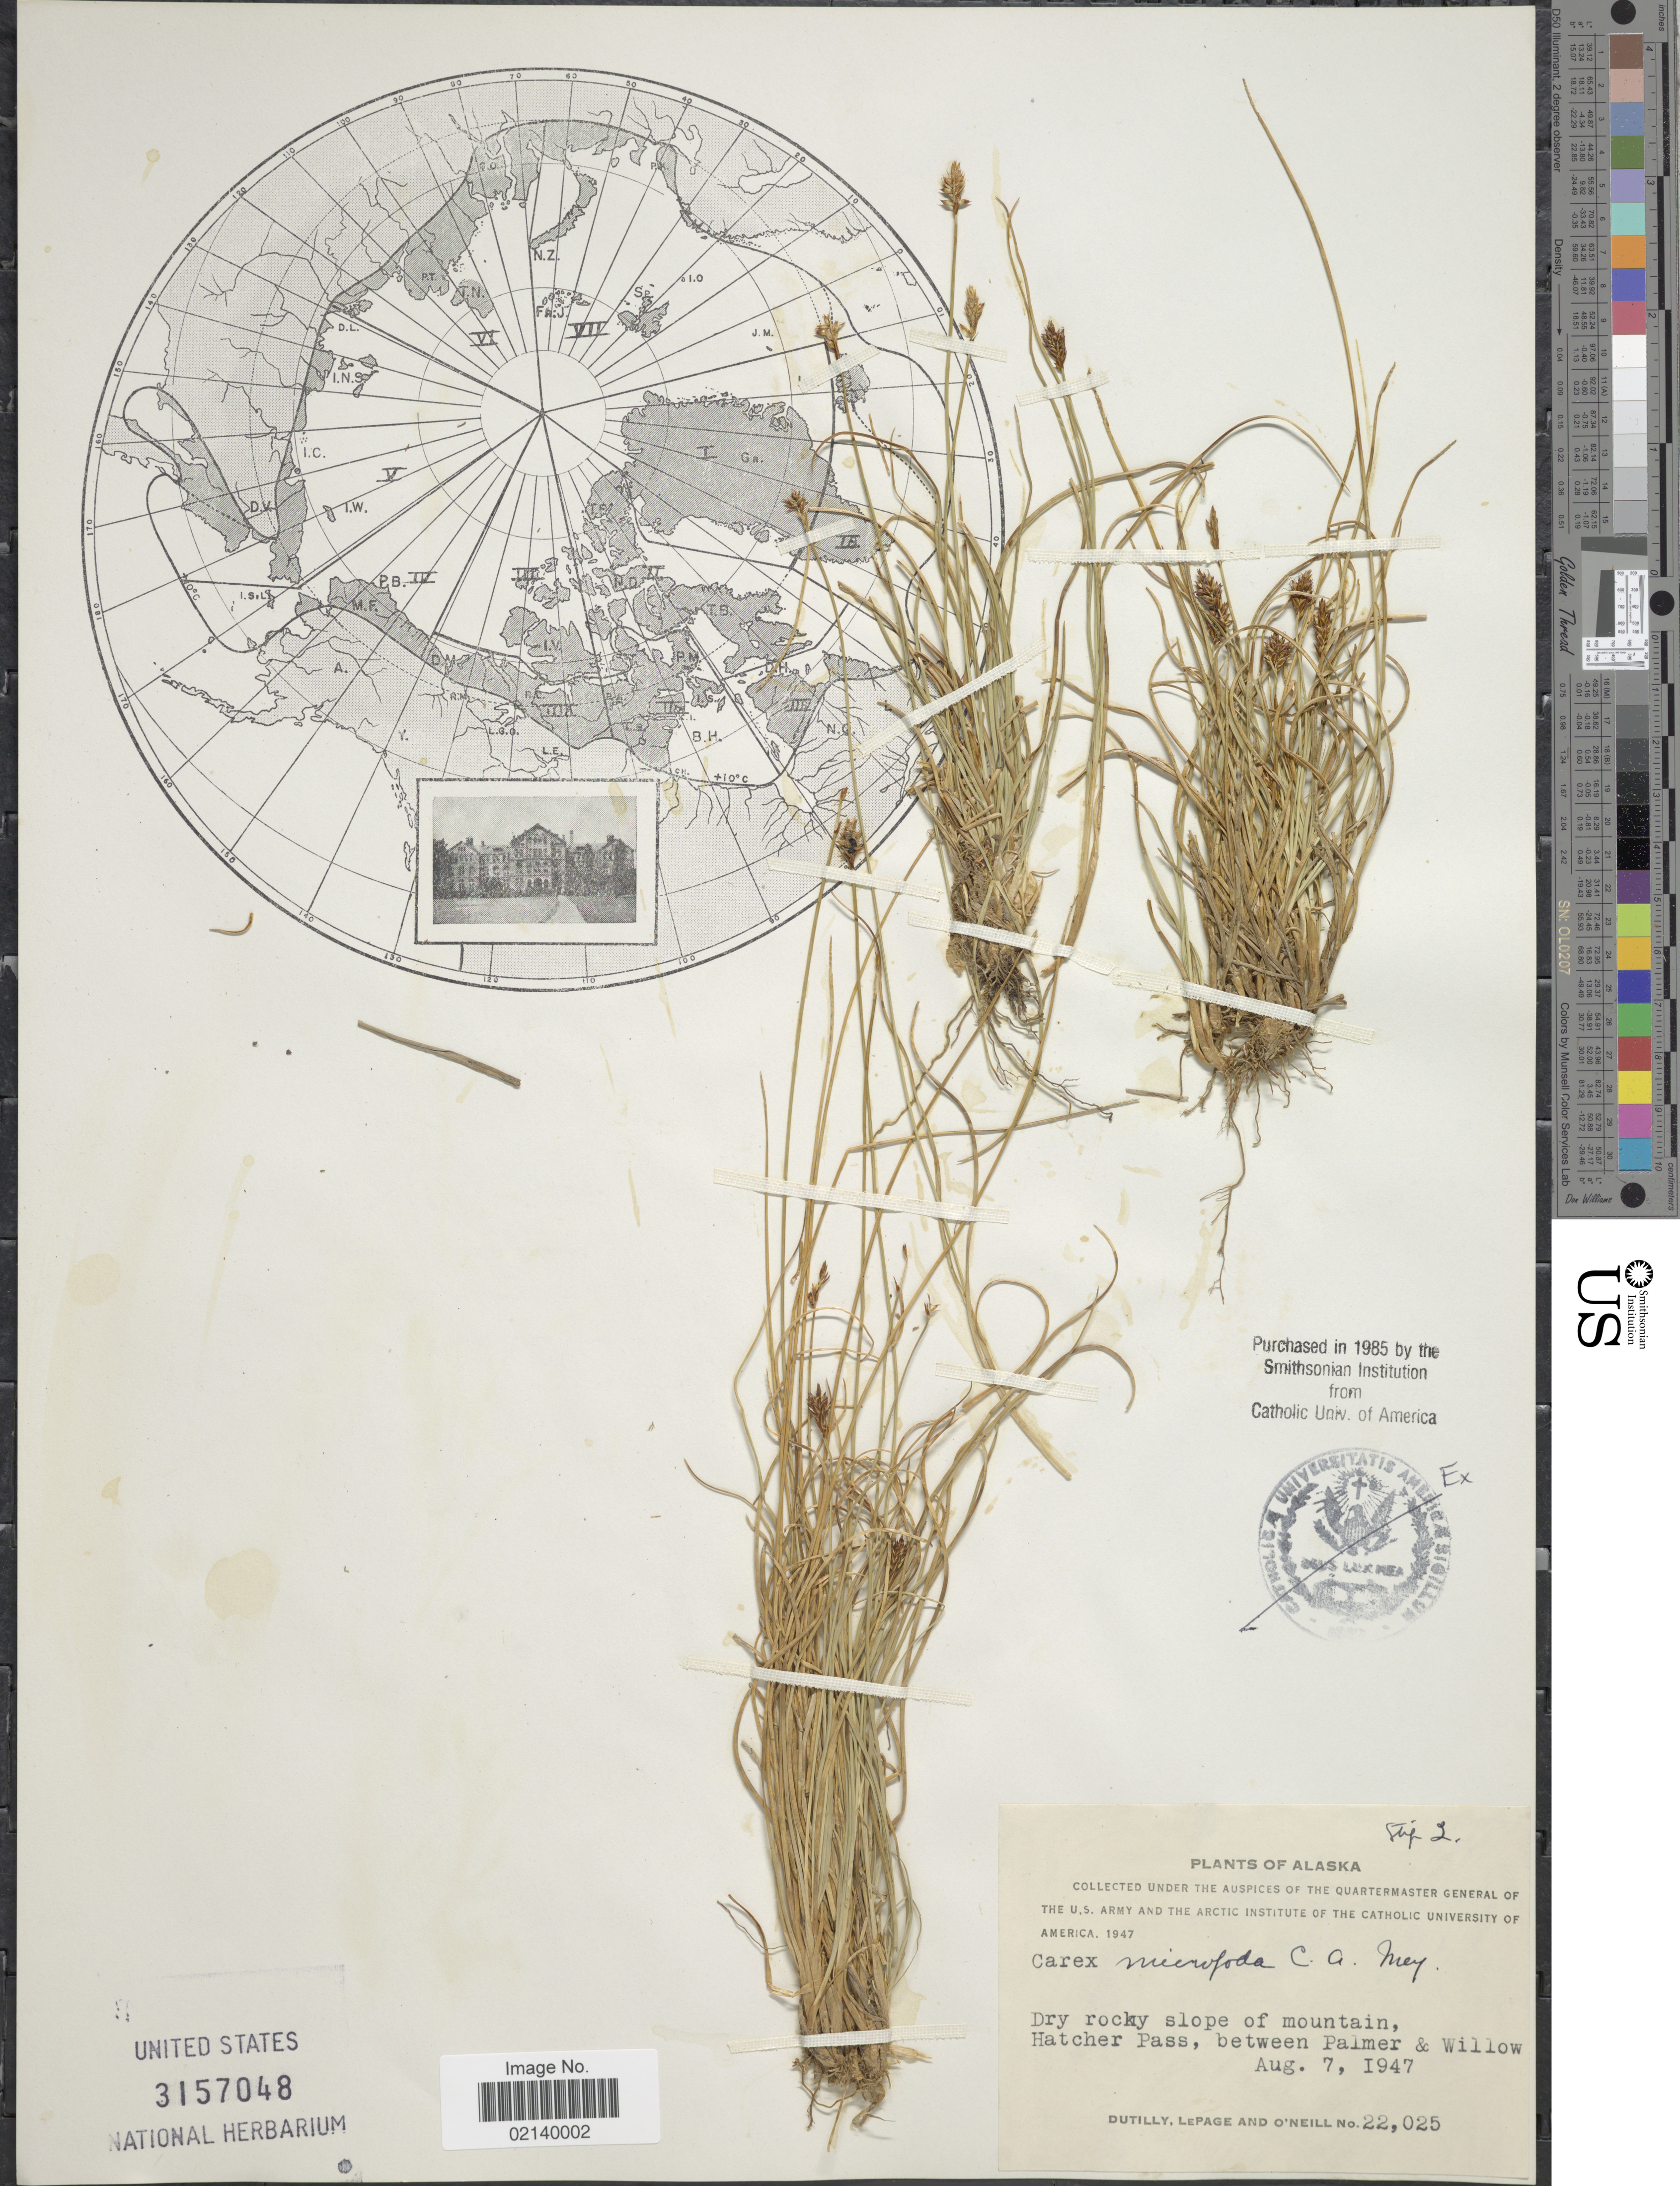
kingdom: Plantae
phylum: Tracheophyta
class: Liliopsida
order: Poales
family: Cyperaceae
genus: Carex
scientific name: Carex sp.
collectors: -. Dutilly, -. LePage & -. O'Neill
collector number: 22025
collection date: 1947-08-07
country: United States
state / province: Alaska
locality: Dry rocky slope of mountain, Hatcher Pass, between Palmer & Willow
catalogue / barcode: US 3157048